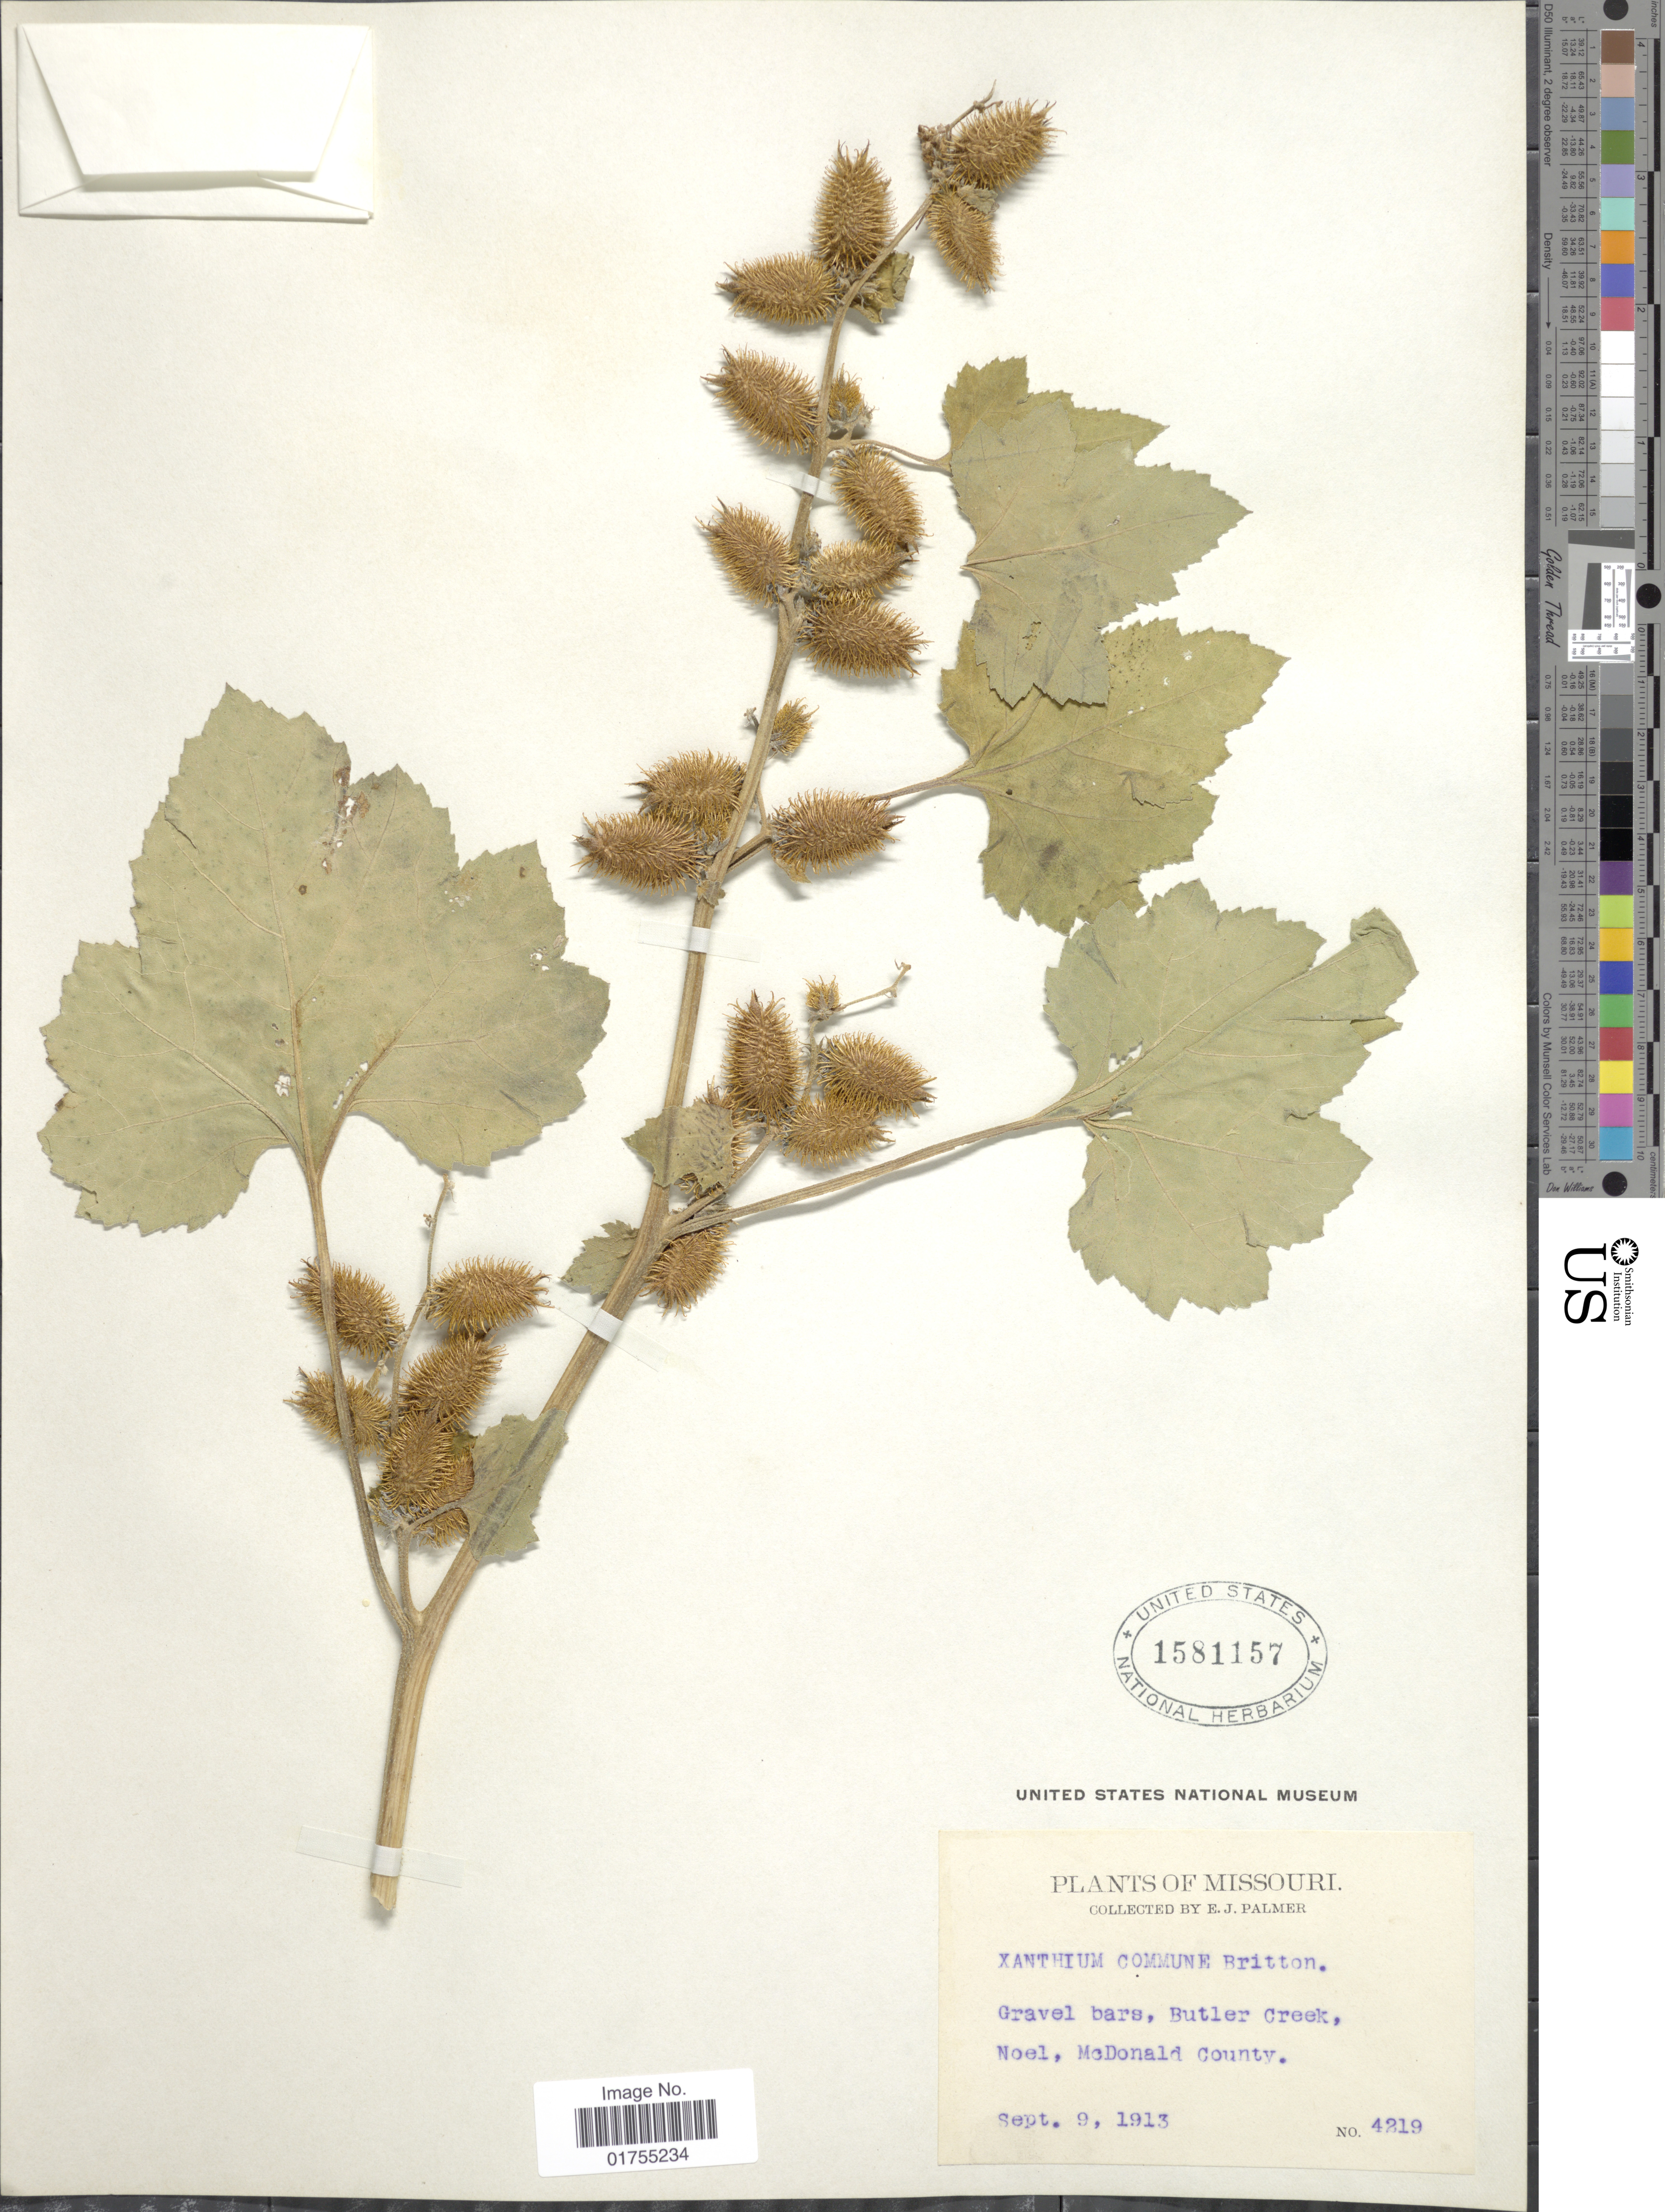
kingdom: Plantae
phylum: Tracheophyta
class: Magnoliopsida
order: Asterales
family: Asteraceae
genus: Xanthium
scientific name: Xanthium strumarium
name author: L.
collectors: E. J. Palmer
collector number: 4219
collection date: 1913-09-09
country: United States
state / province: Missouri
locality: Butler Creek, Noel, McDonald County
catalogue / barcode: US 1581157